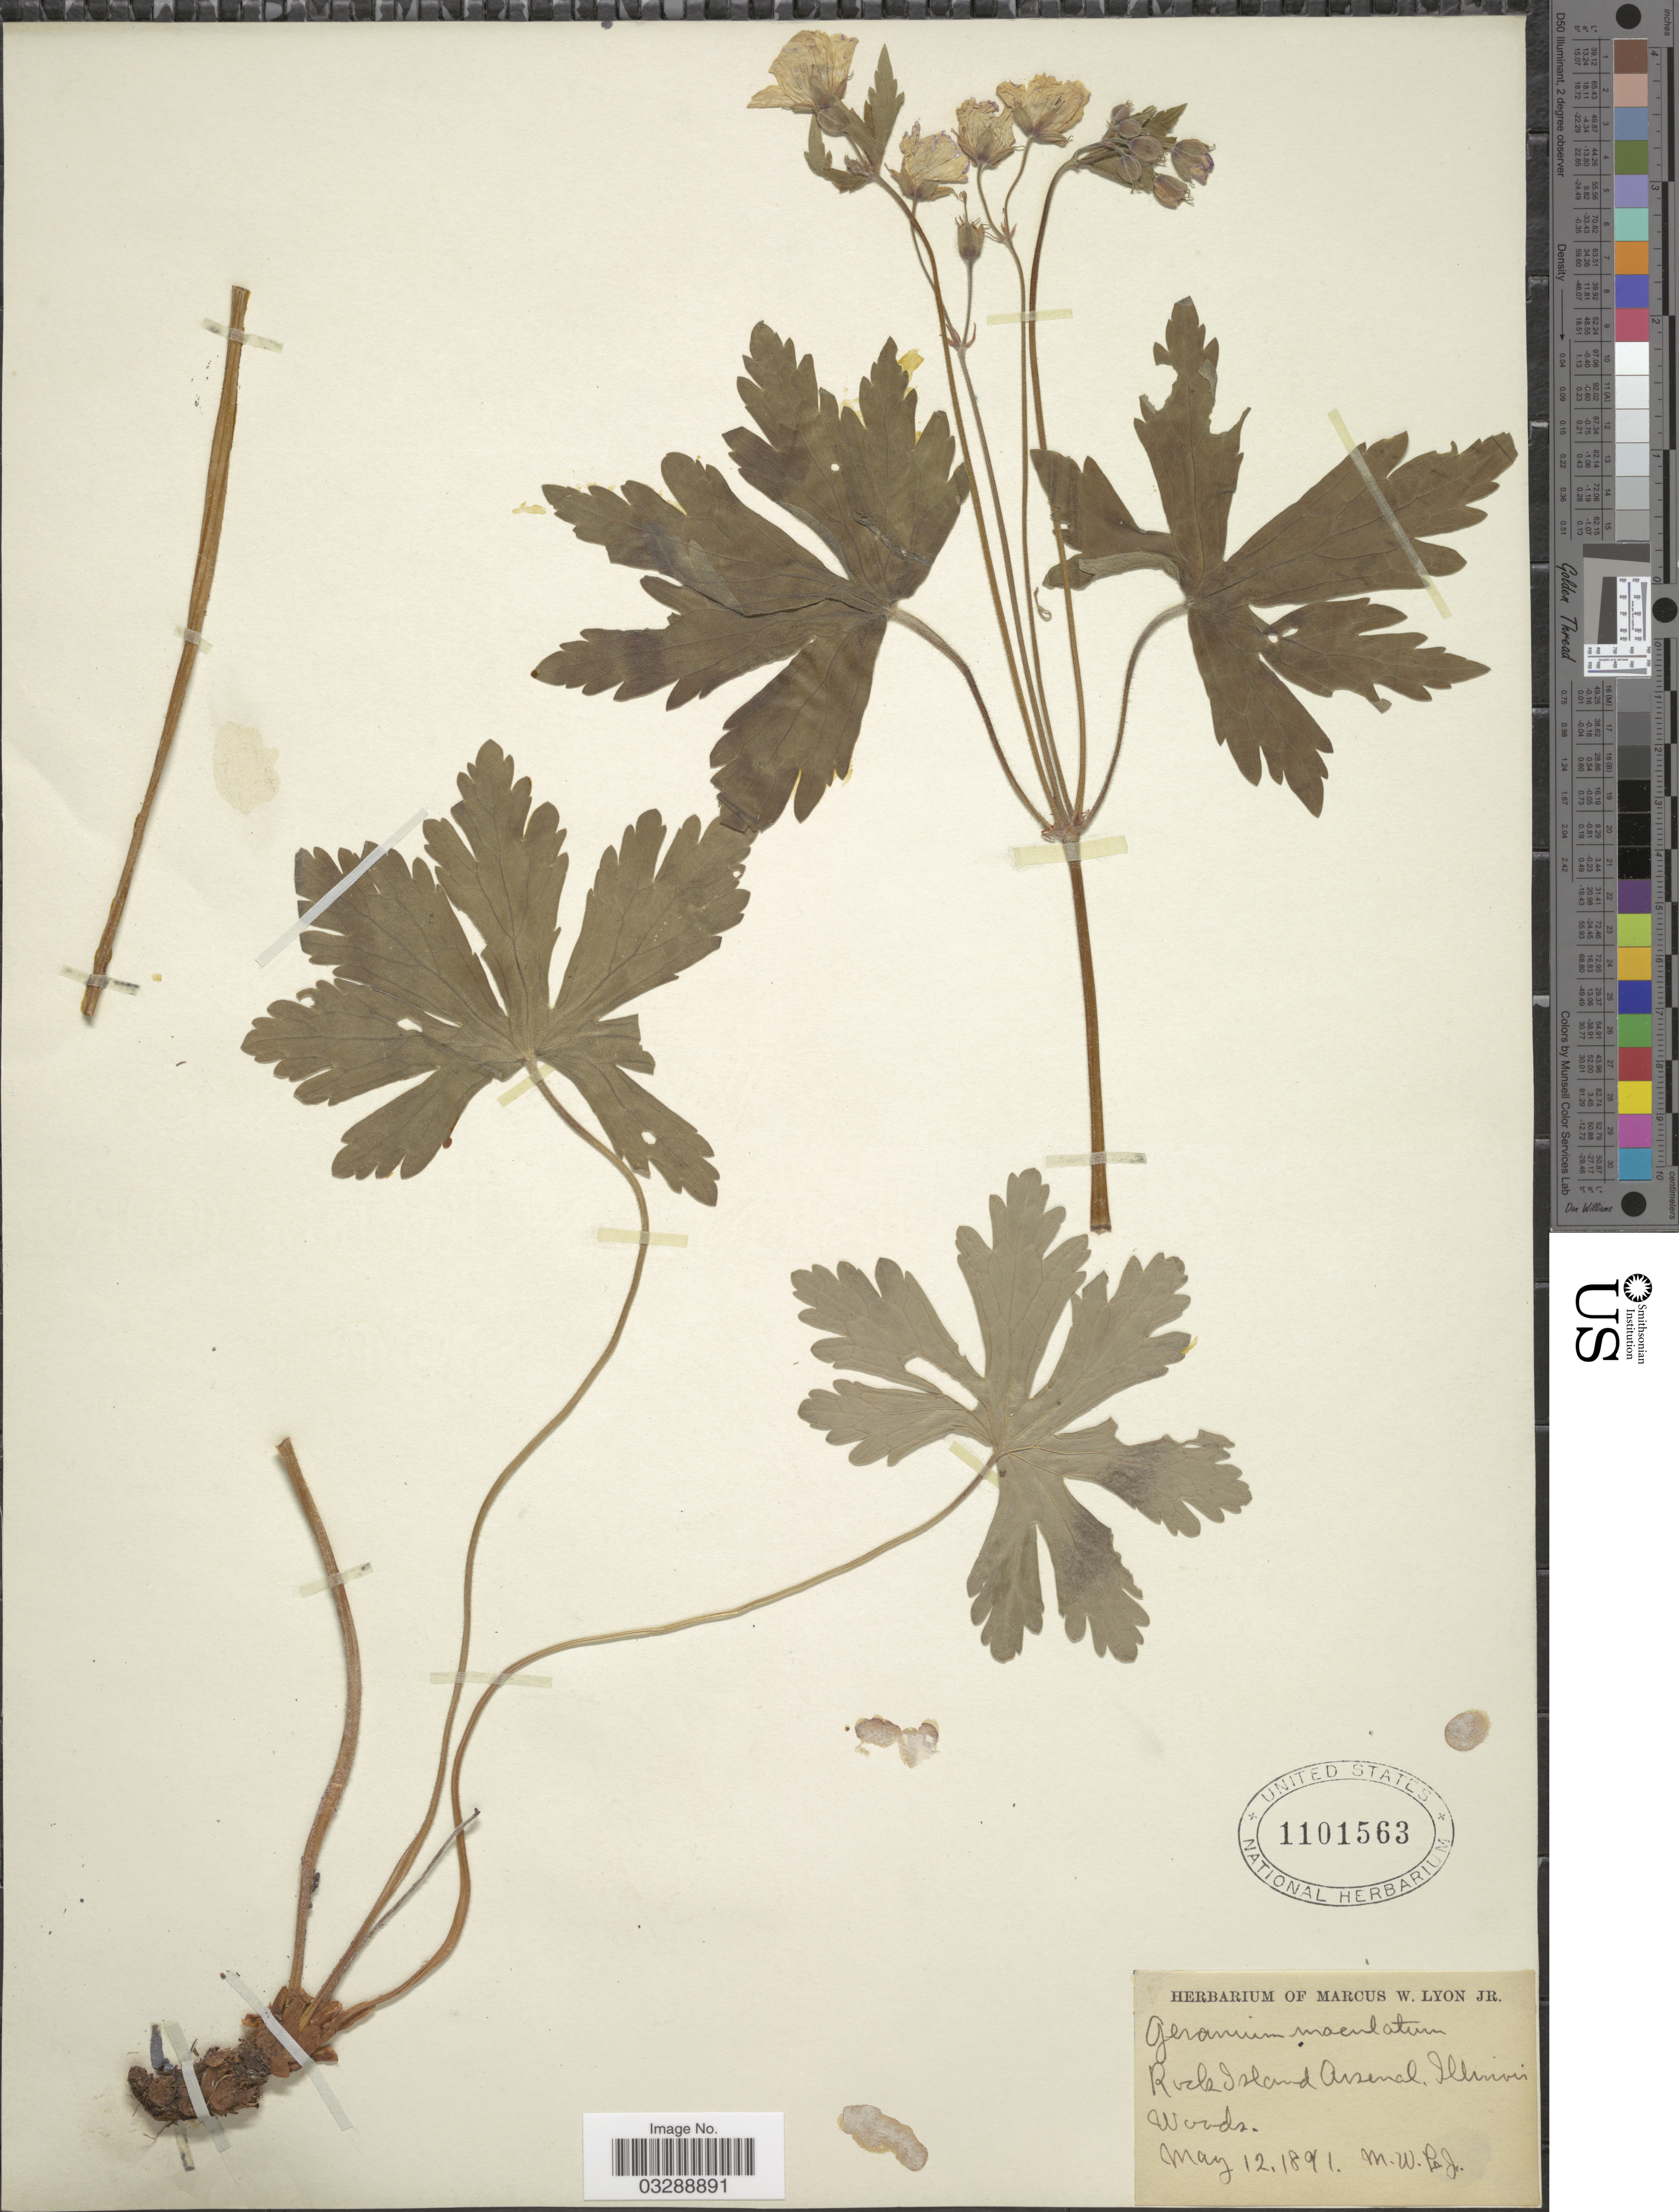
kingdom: Plantae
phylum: Tracheophyta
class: Magnoliopsida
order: Geraniales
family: Geraniaceae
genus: Geranium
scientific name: Geranium maculatum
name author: L.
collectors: M. Lyon Jr.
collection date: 1891-05-12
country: United States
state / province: Illinois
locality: Rock Island Arsenal.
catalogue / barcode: US 1101563